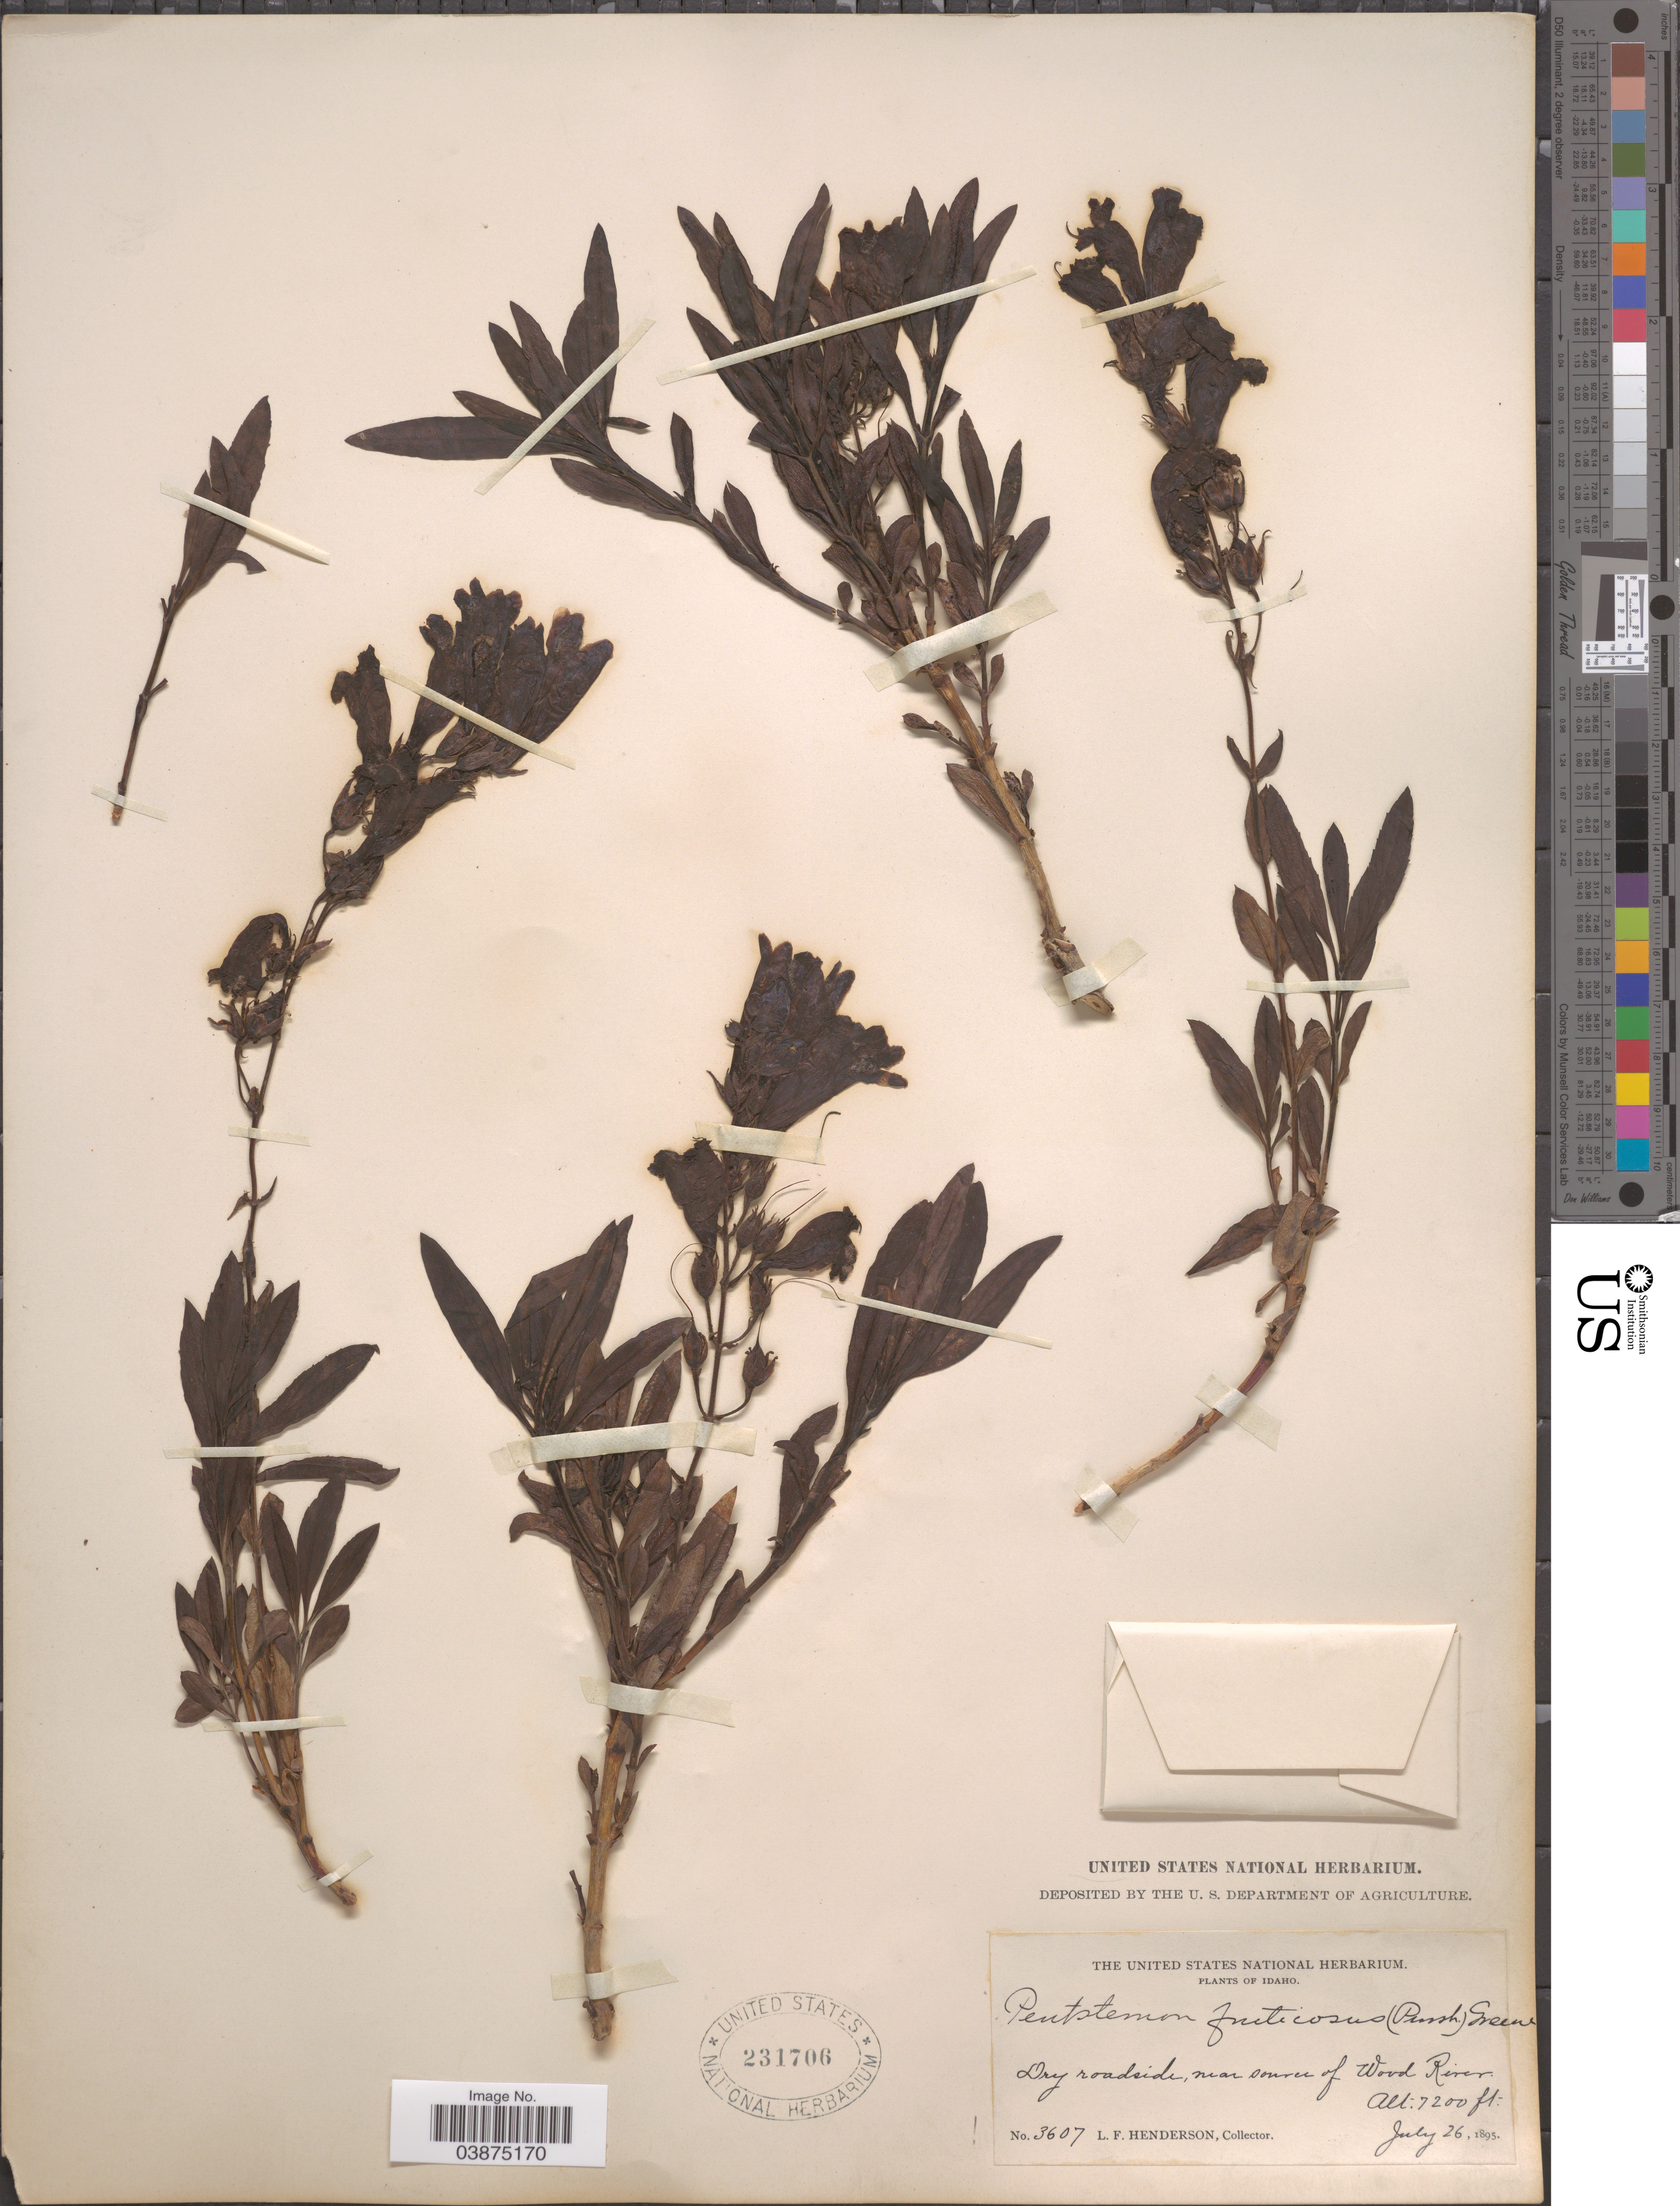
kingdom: Plantae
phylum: Tracheophyta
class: Magnoliopsida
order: Lamiales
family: Plantaginaceae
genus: Penstemon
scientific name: Penstemon fruticosus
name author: (Pursh) Greene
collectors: L. Henderson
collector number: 3607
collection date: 1895-07-26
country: United States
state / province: Idaho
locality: Near source of Wood River.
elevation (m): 2195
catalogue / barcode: US 231706